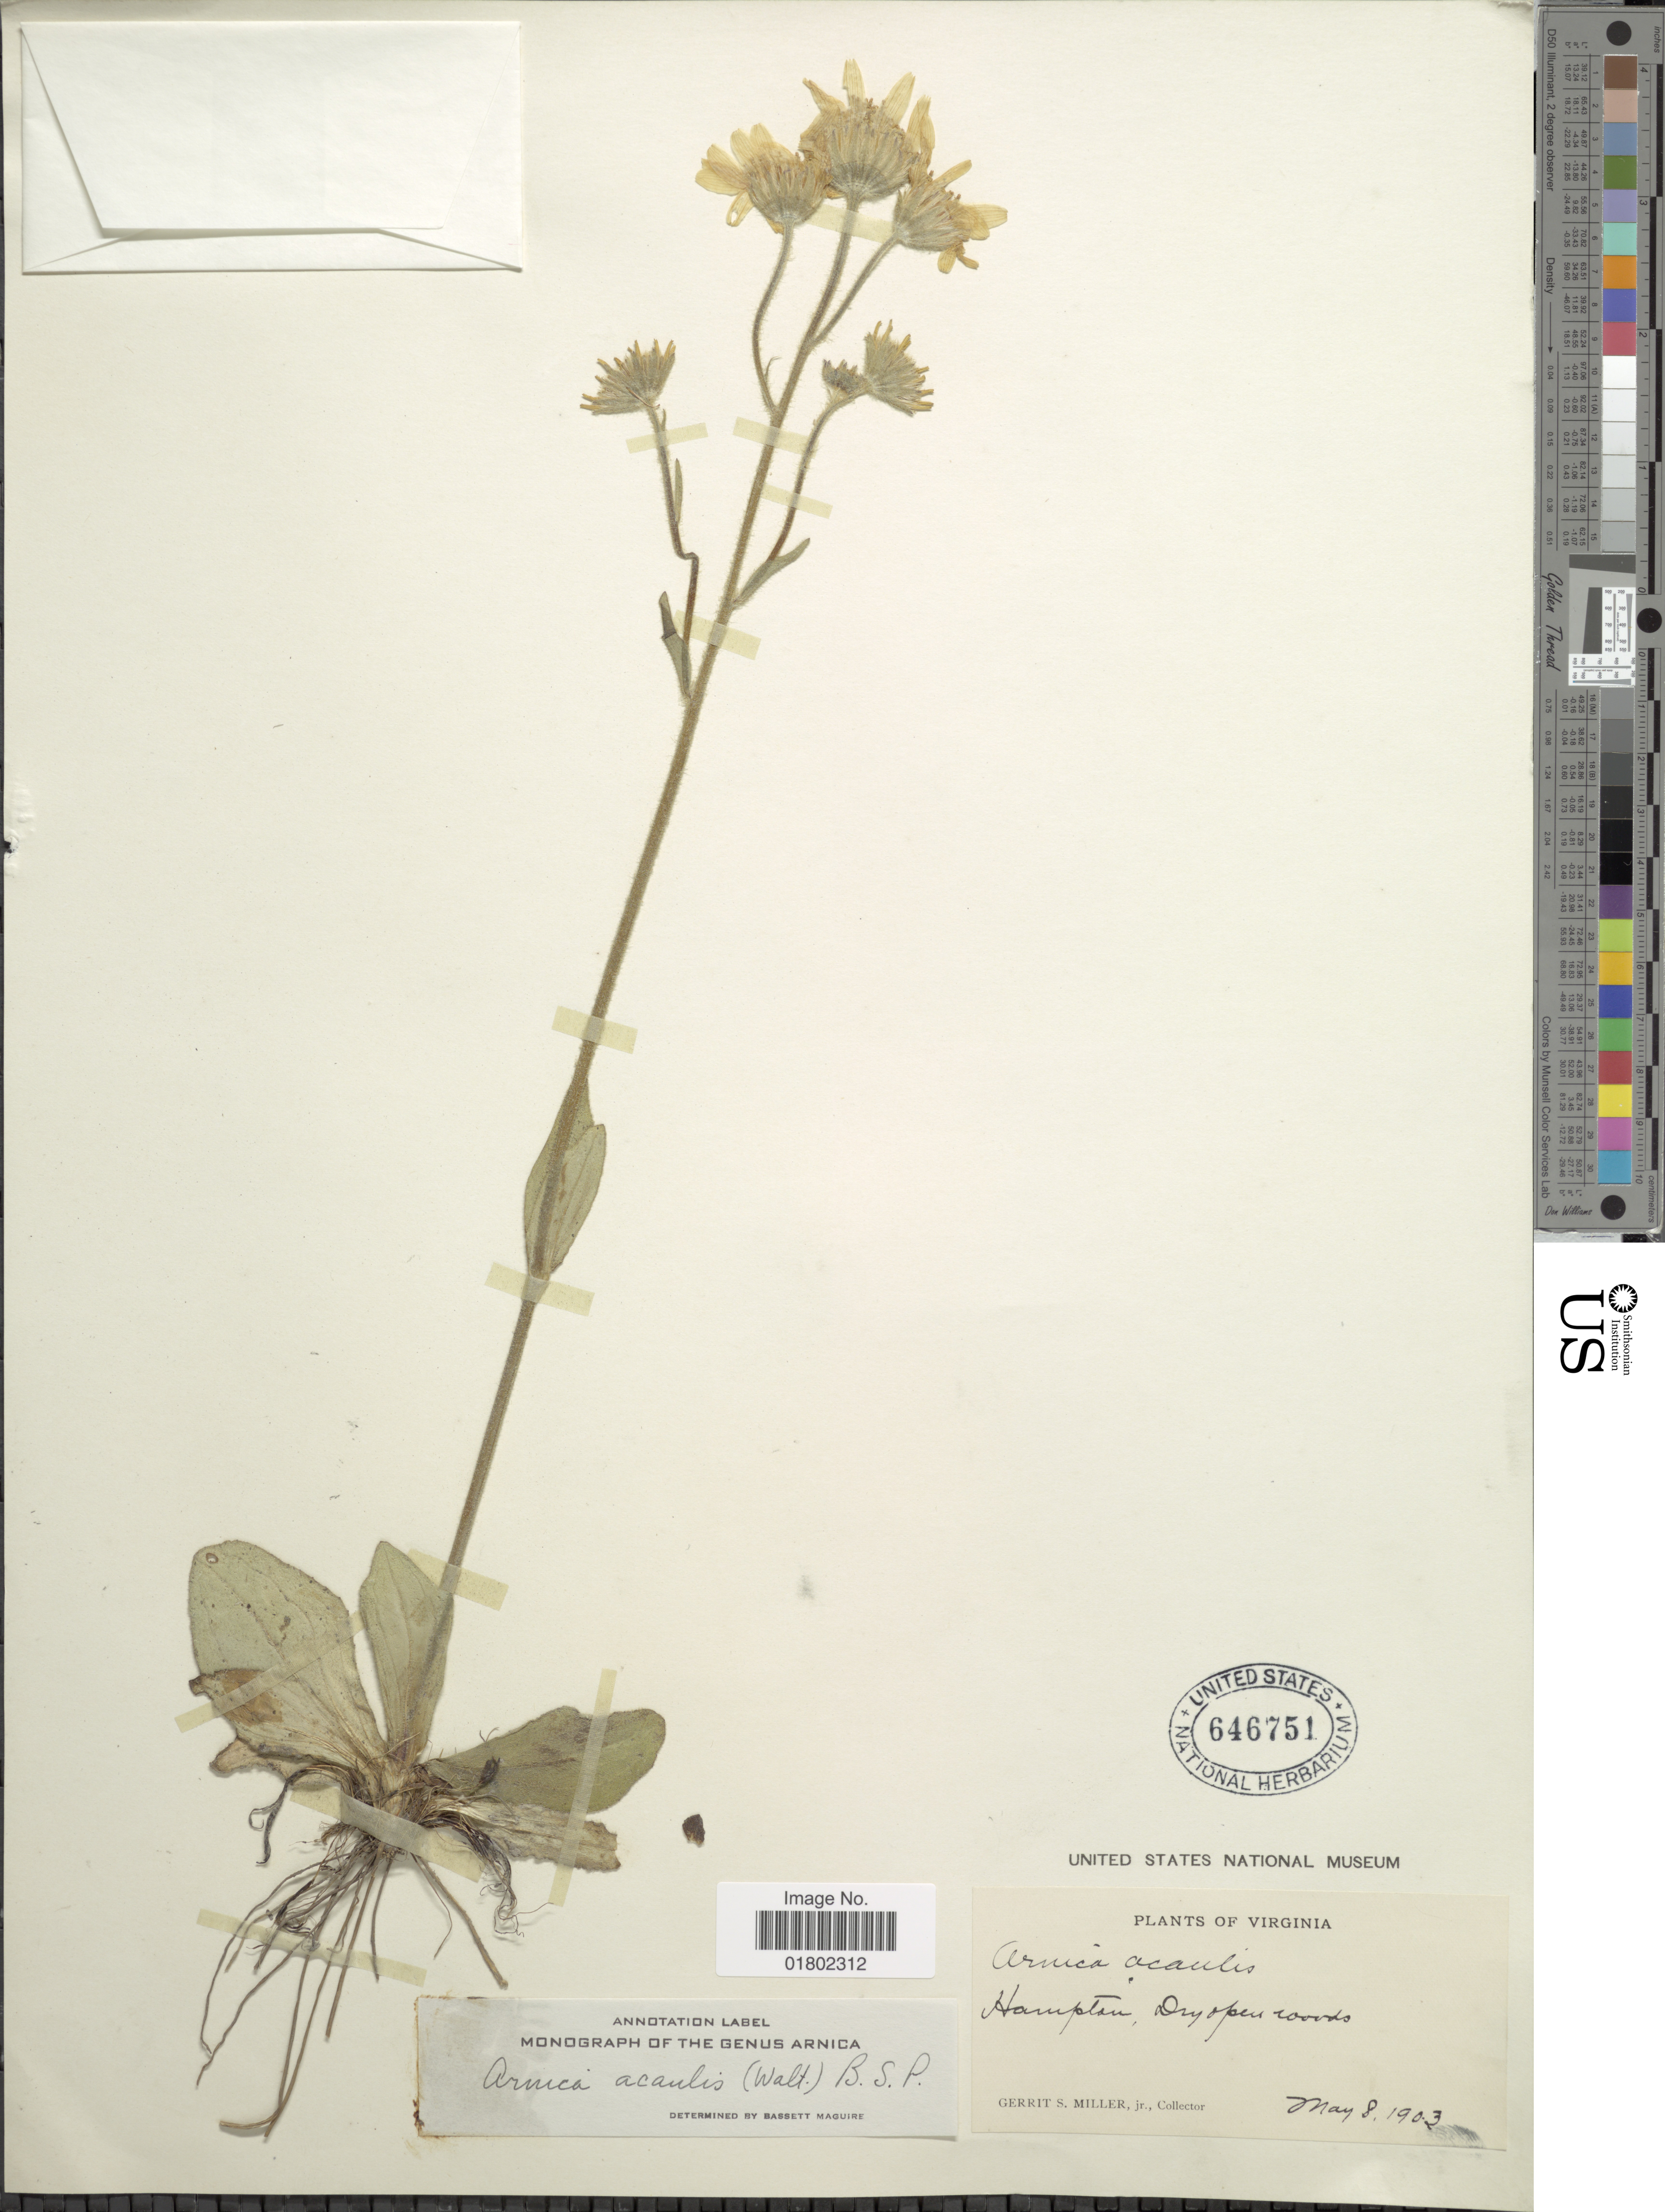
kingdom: Plantae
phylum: Tracheophyta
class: Magnoliopsida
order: Asterales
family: Asteraceae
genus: Arnica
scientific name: Arnica acaulis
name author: (Walter) Britton, Stearns & Poggenb.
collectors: G. S. Miller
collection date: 1903-05-08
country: United States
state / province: Virginia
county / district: City of Hampton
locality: Hampton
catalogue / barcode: US 646751